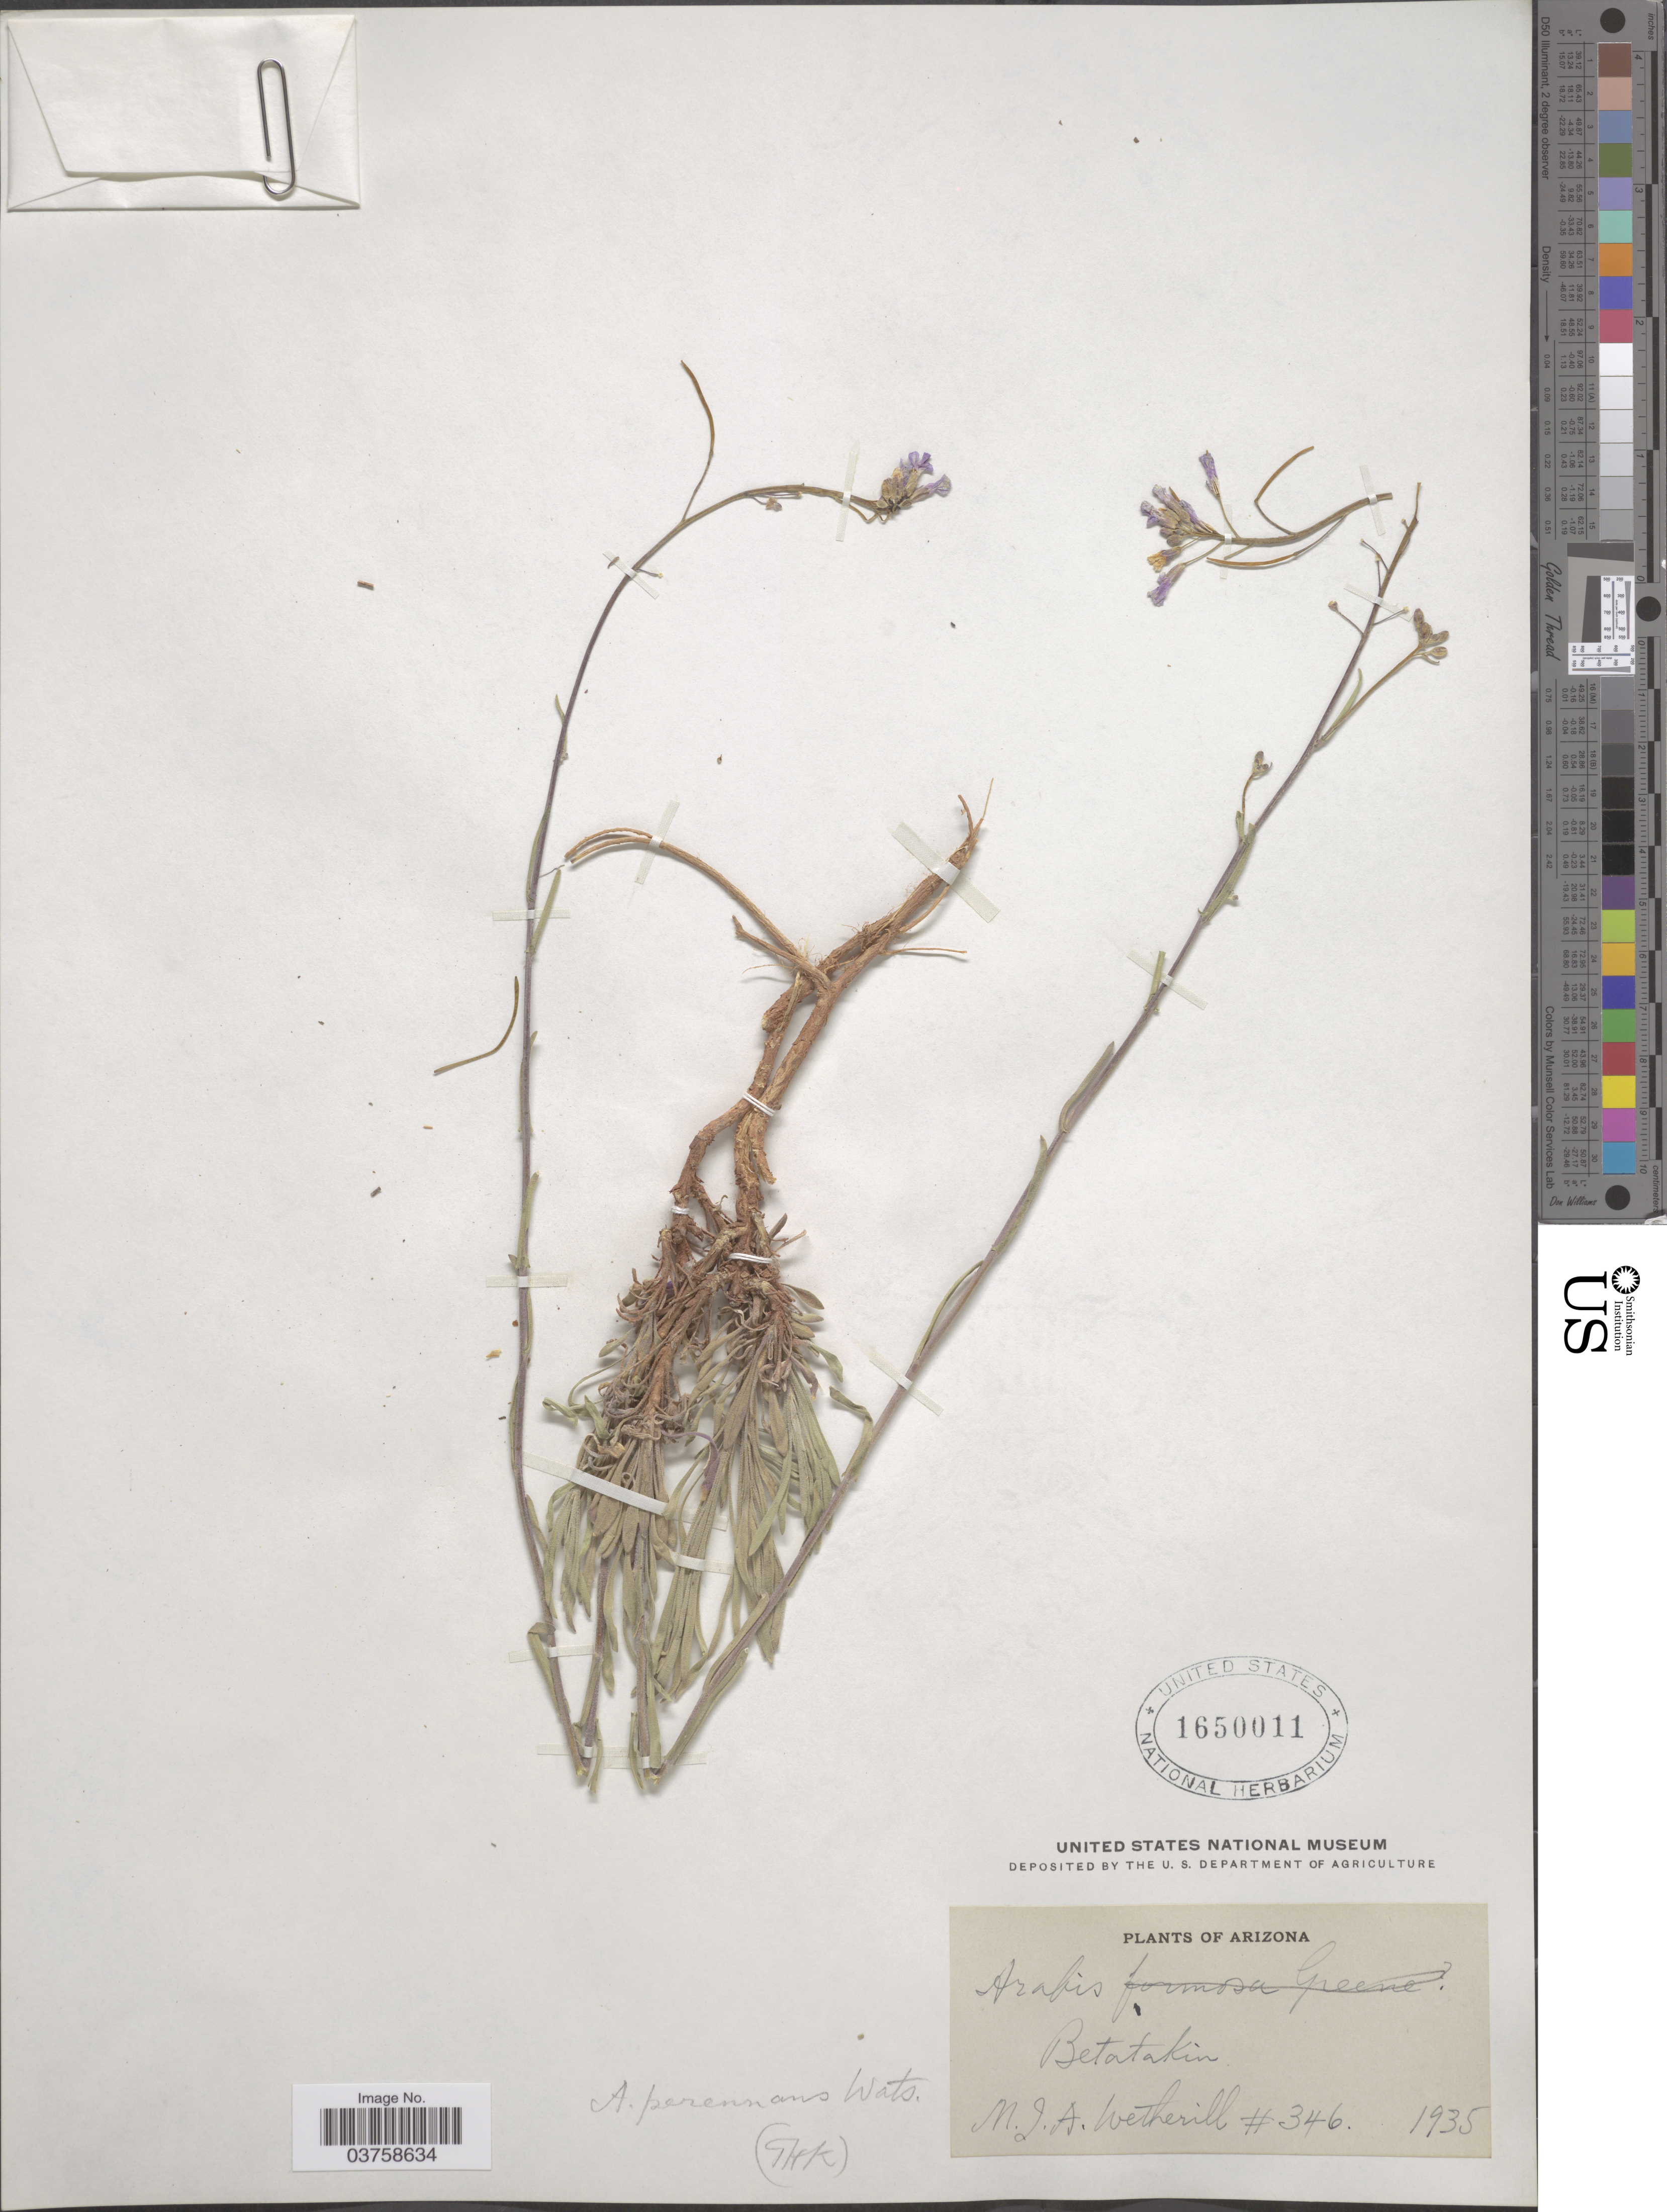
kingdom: Plantae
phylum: Tracheophyta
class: Magnoliopsida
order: Brassicales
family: Brassicaceae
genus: Arabis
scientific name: Arabis perennans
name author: S. Watson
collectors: M. Wetherill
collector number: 346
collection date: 1935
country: United States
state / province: Arizona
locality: Betatakin.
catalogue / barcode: US 1650011